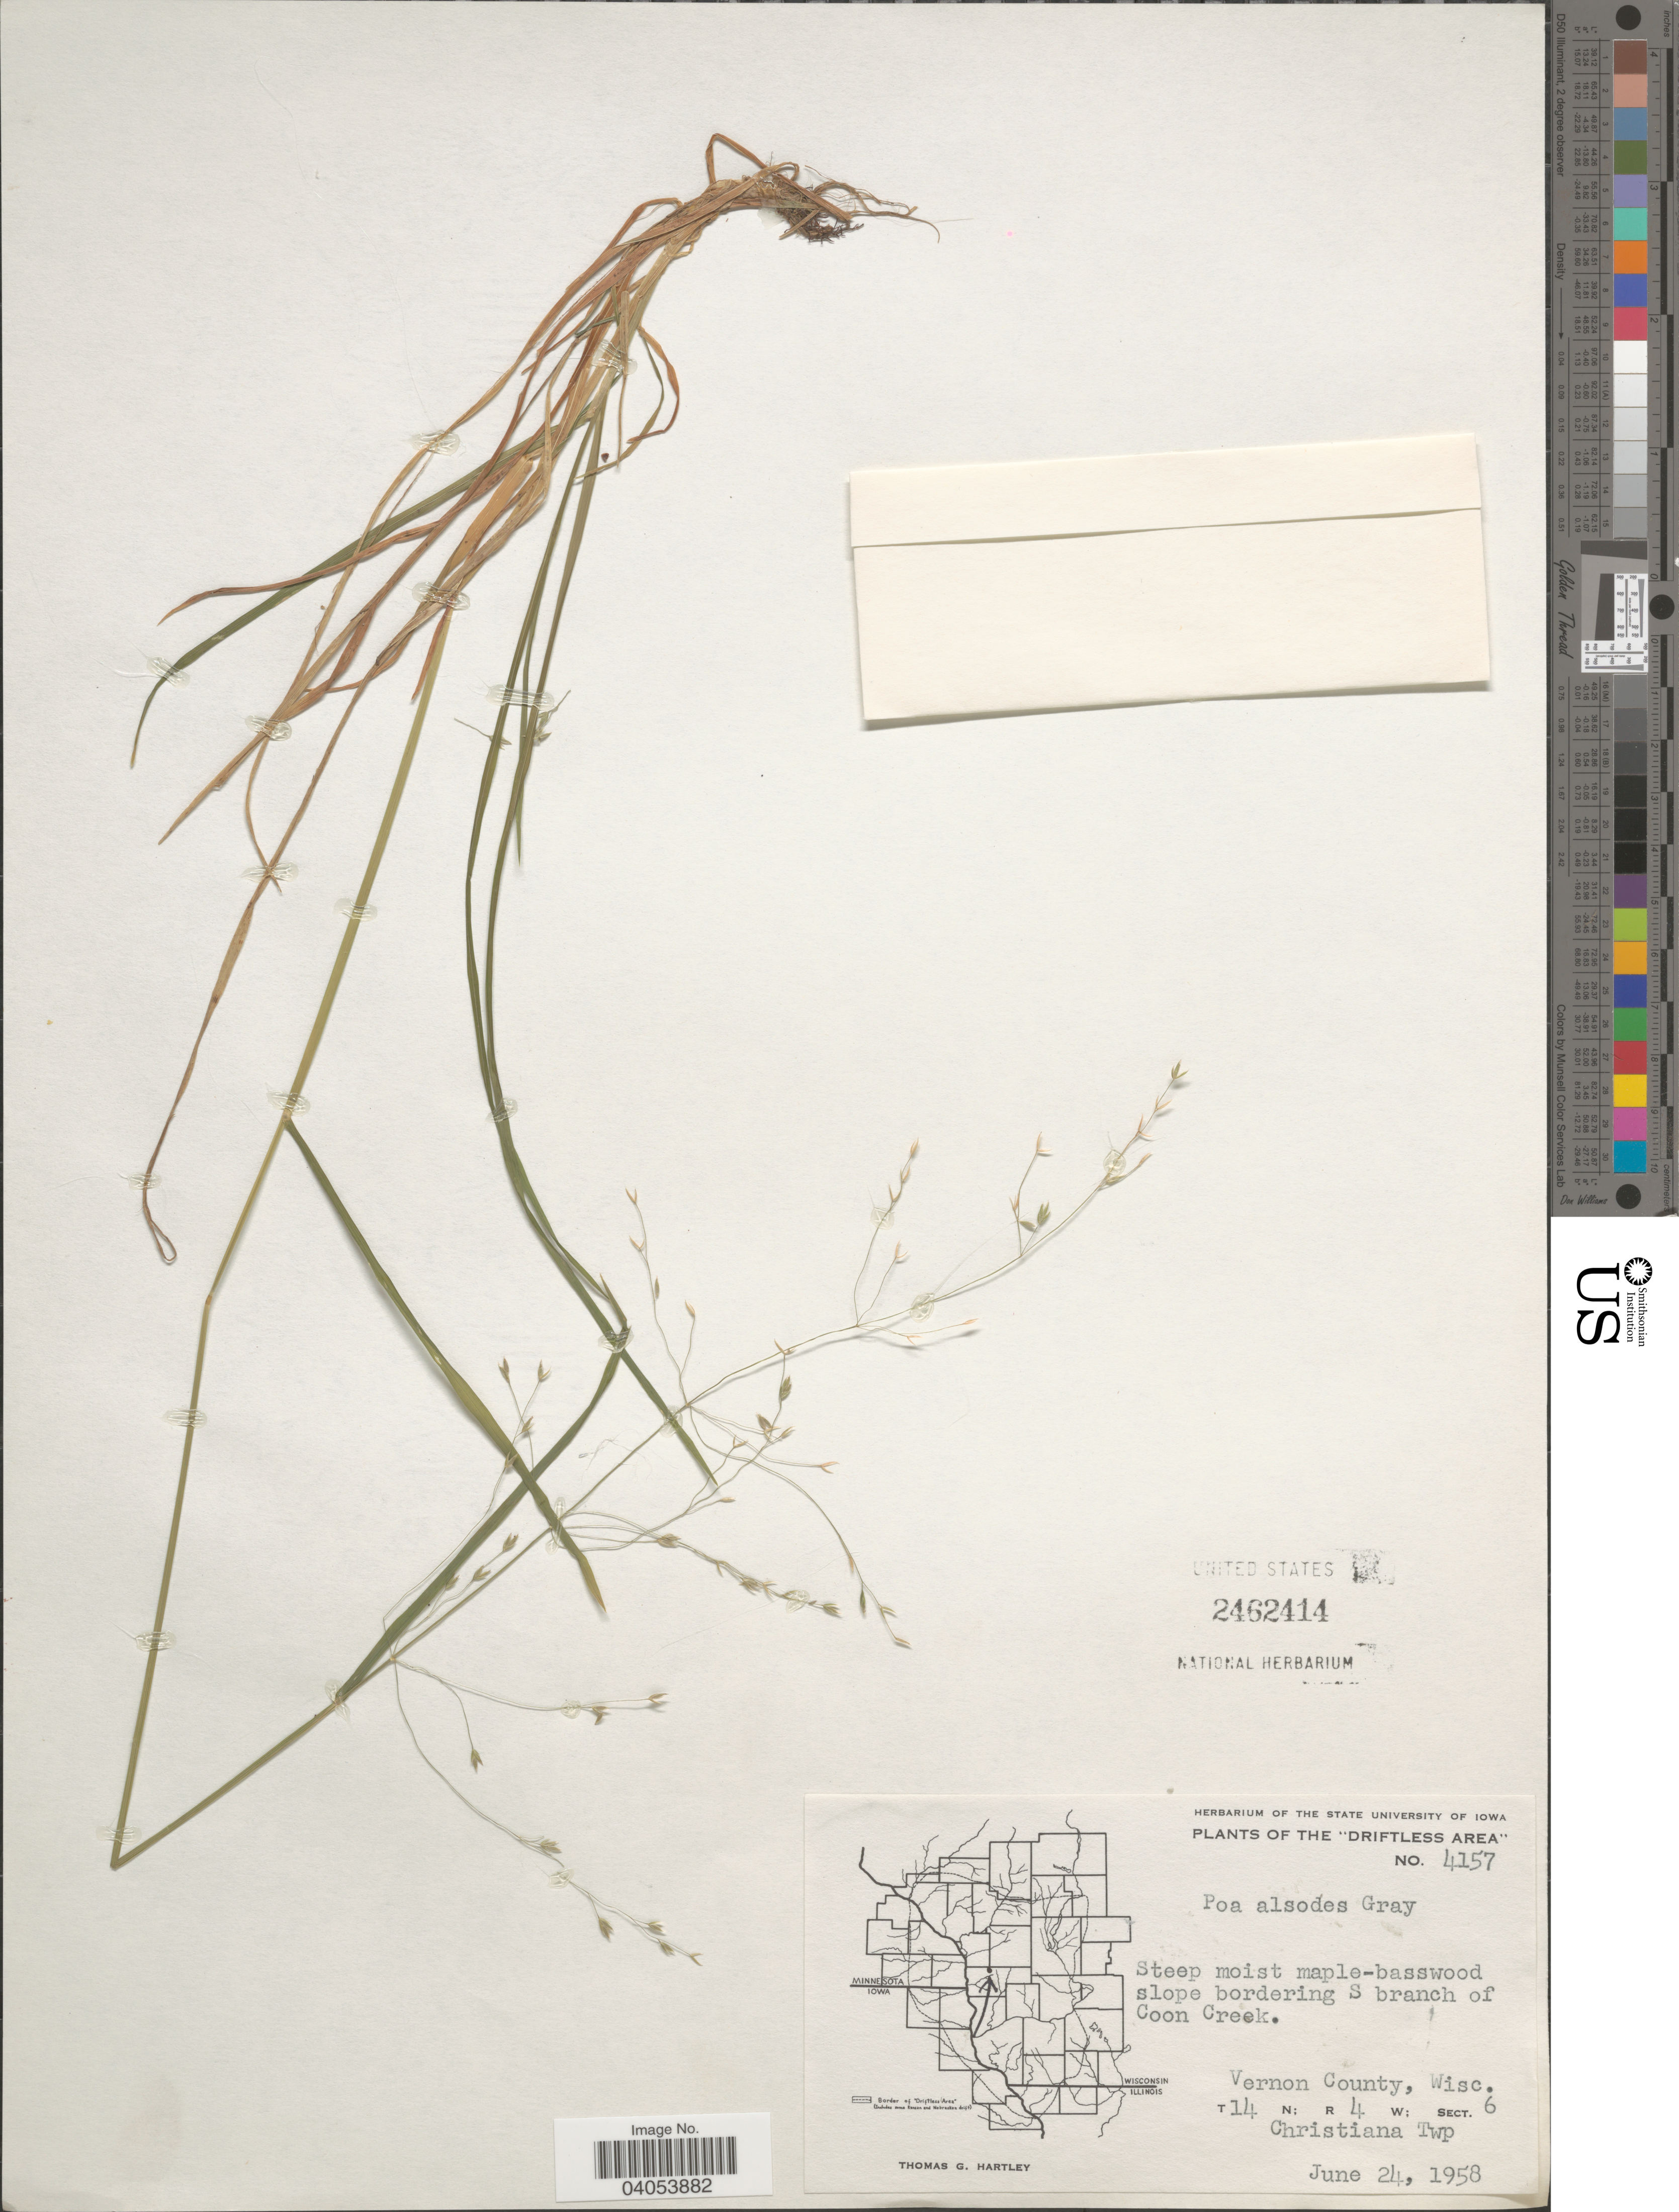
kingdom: Plantae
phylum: Tracheophyta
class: Liliopsida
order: Poales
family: Poaceae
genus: Poa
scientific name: Poa alsodes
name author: A. Gray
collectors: T. G. Hartley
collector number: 4157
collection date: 1958-06-24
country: United States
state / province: Wisconsin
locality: The "Driftless Area". Slope bordering S branch of Coon Creek. Vernon County, T14 N; R 4 W; Sect. 6. Christiana Twp.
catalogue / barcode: US 2462414